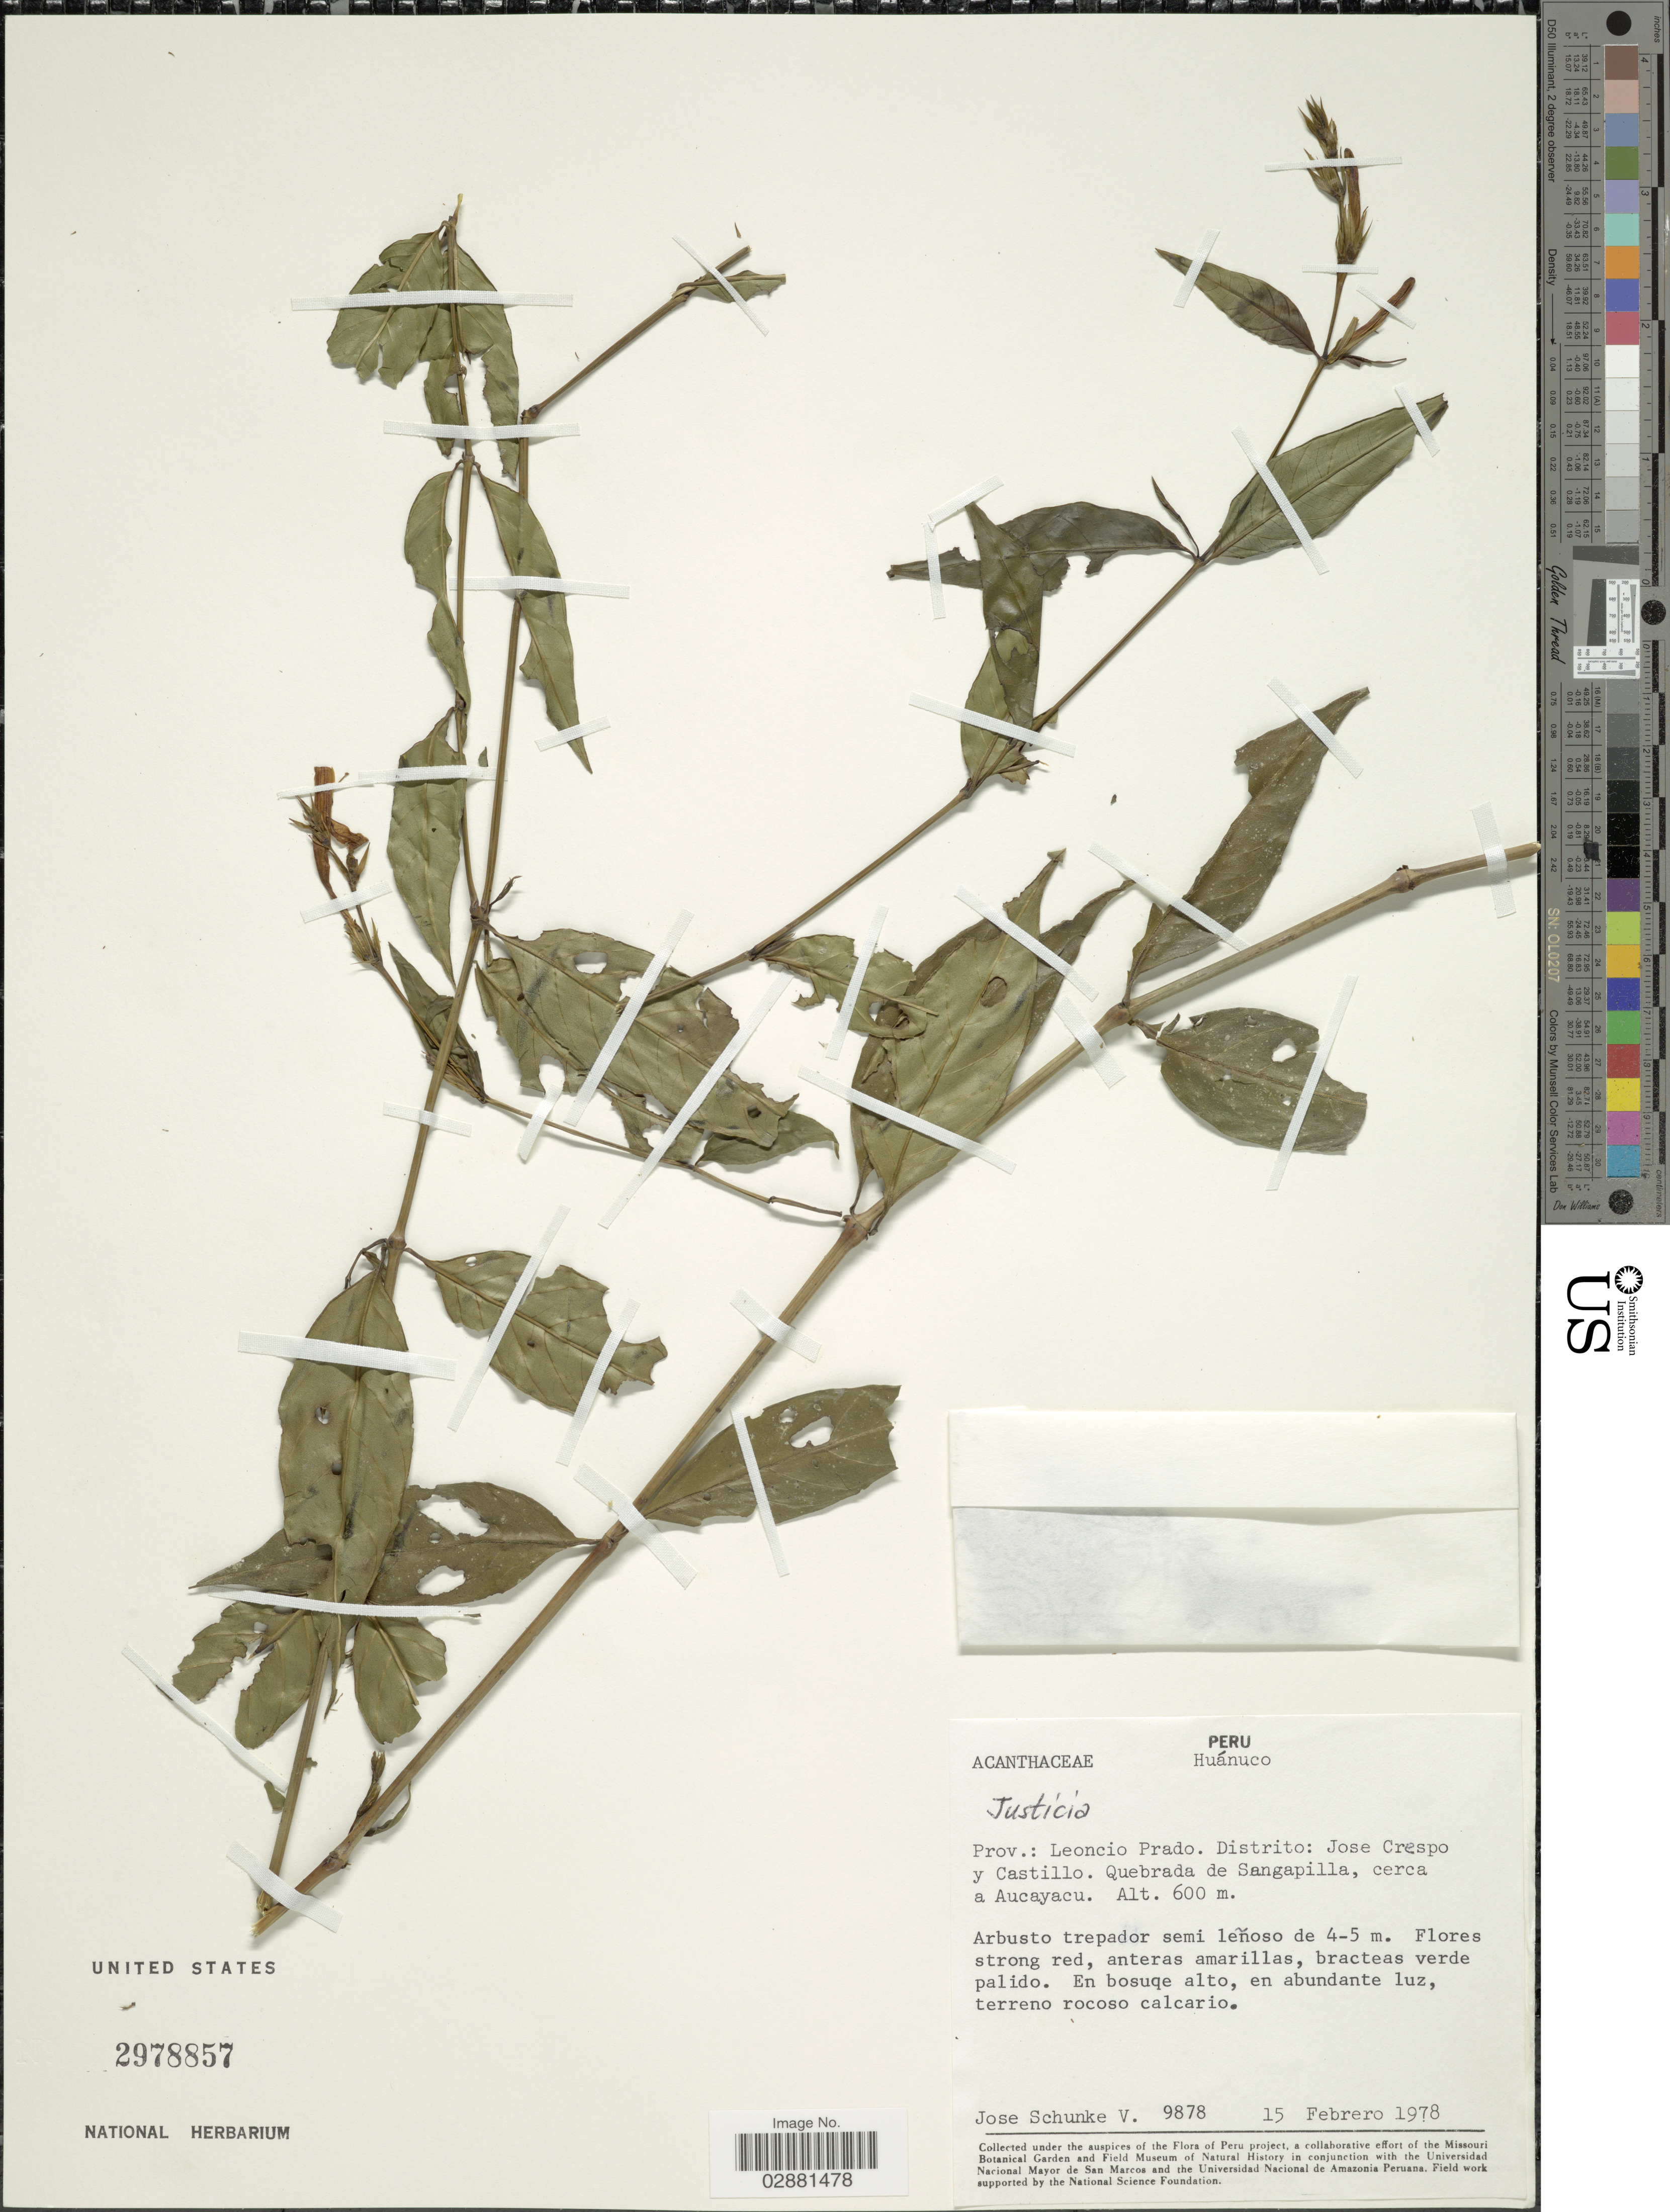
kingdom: Plantae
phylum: Tracheophyta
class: Magnoliopsida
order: Lamiales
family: Acanthaceae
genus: Justicia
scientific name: Justicia sp.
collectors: J. Schunke Vigo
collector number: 9878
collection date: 1978-02-15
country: Peru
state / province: Huánuco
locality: Prov.: Leoncio Prado, District: Jose Crespo y Castillo, Quebrada de Sangapilla, cerca a Aucayacu.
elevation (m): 600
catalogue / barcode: US 2978857